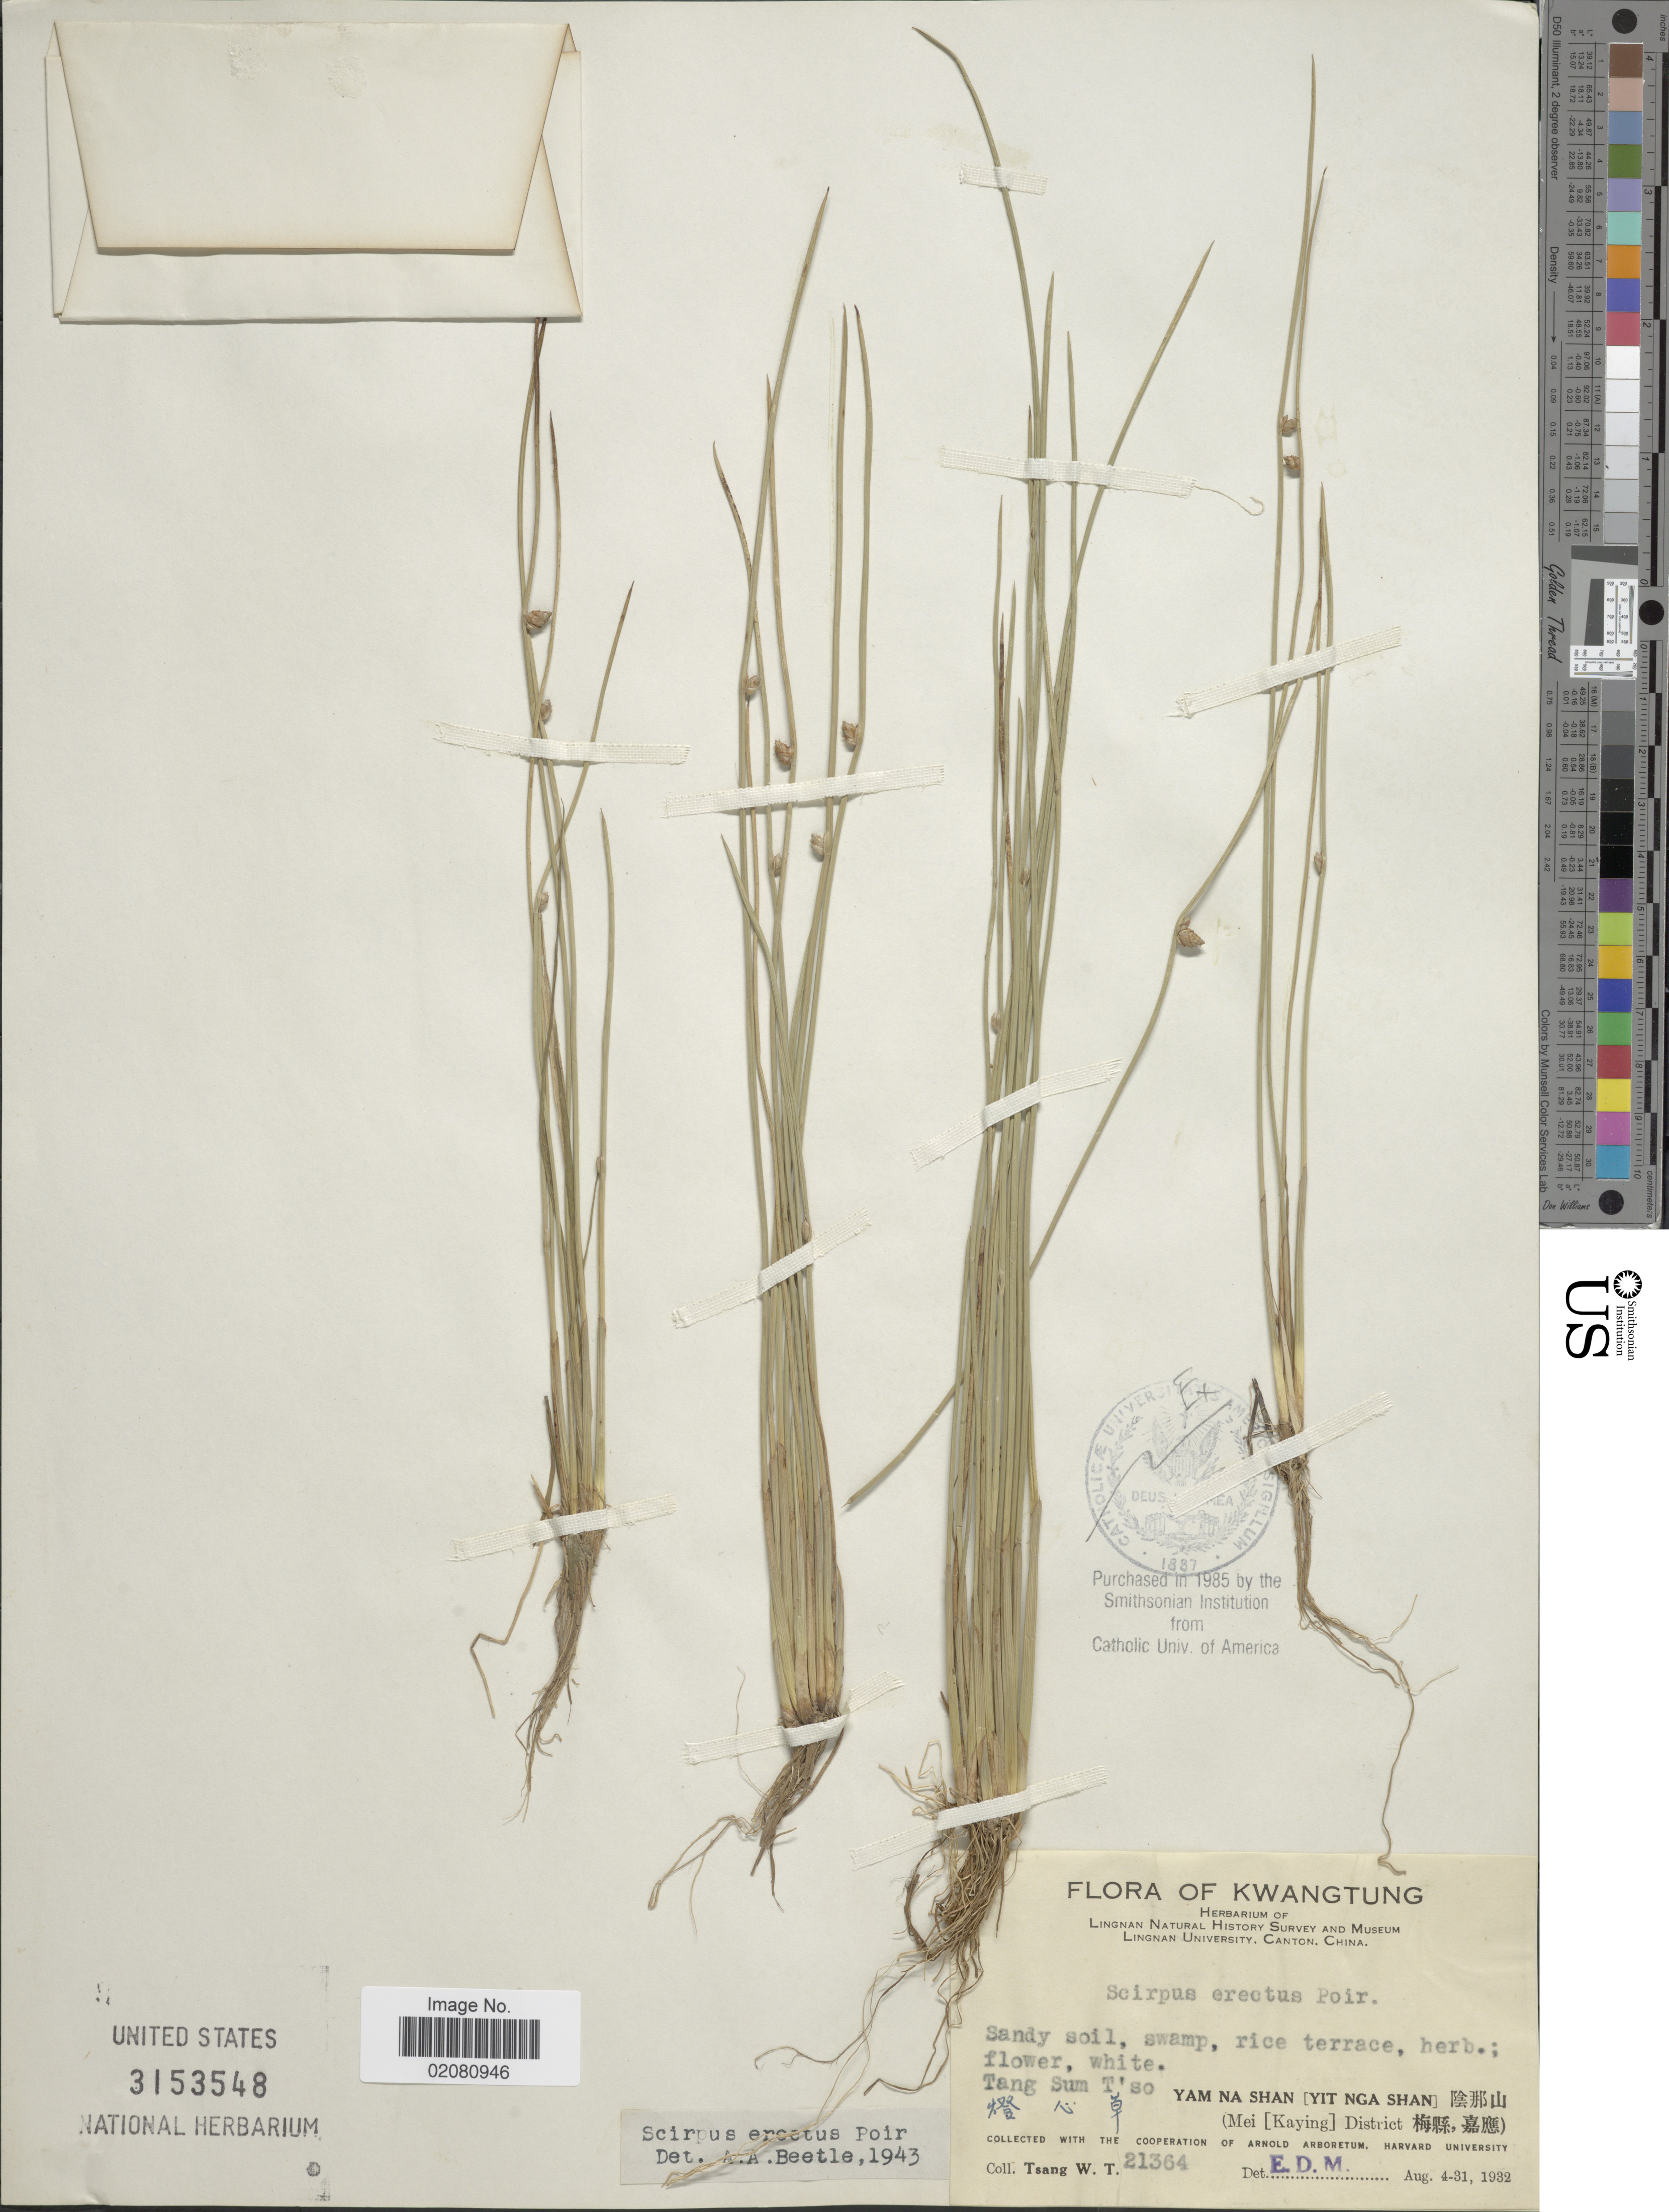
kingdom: Plantae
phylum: Tracheophyta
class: Liliopsida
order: Poales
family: Cyperaceae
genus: Schoenoplectus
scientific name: Schoenoplectus juncoides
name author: (Roxb.) Palla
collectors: W. T. Tsang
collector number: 21364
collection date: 1932-08-04/1932-08-31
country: China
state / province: Guangdong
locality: Kwangtung. Tang Sum T'so. Yam Na Shan [Yit Nga Shan]. 9Mei [Kaying] District)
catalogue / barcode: US 3153548